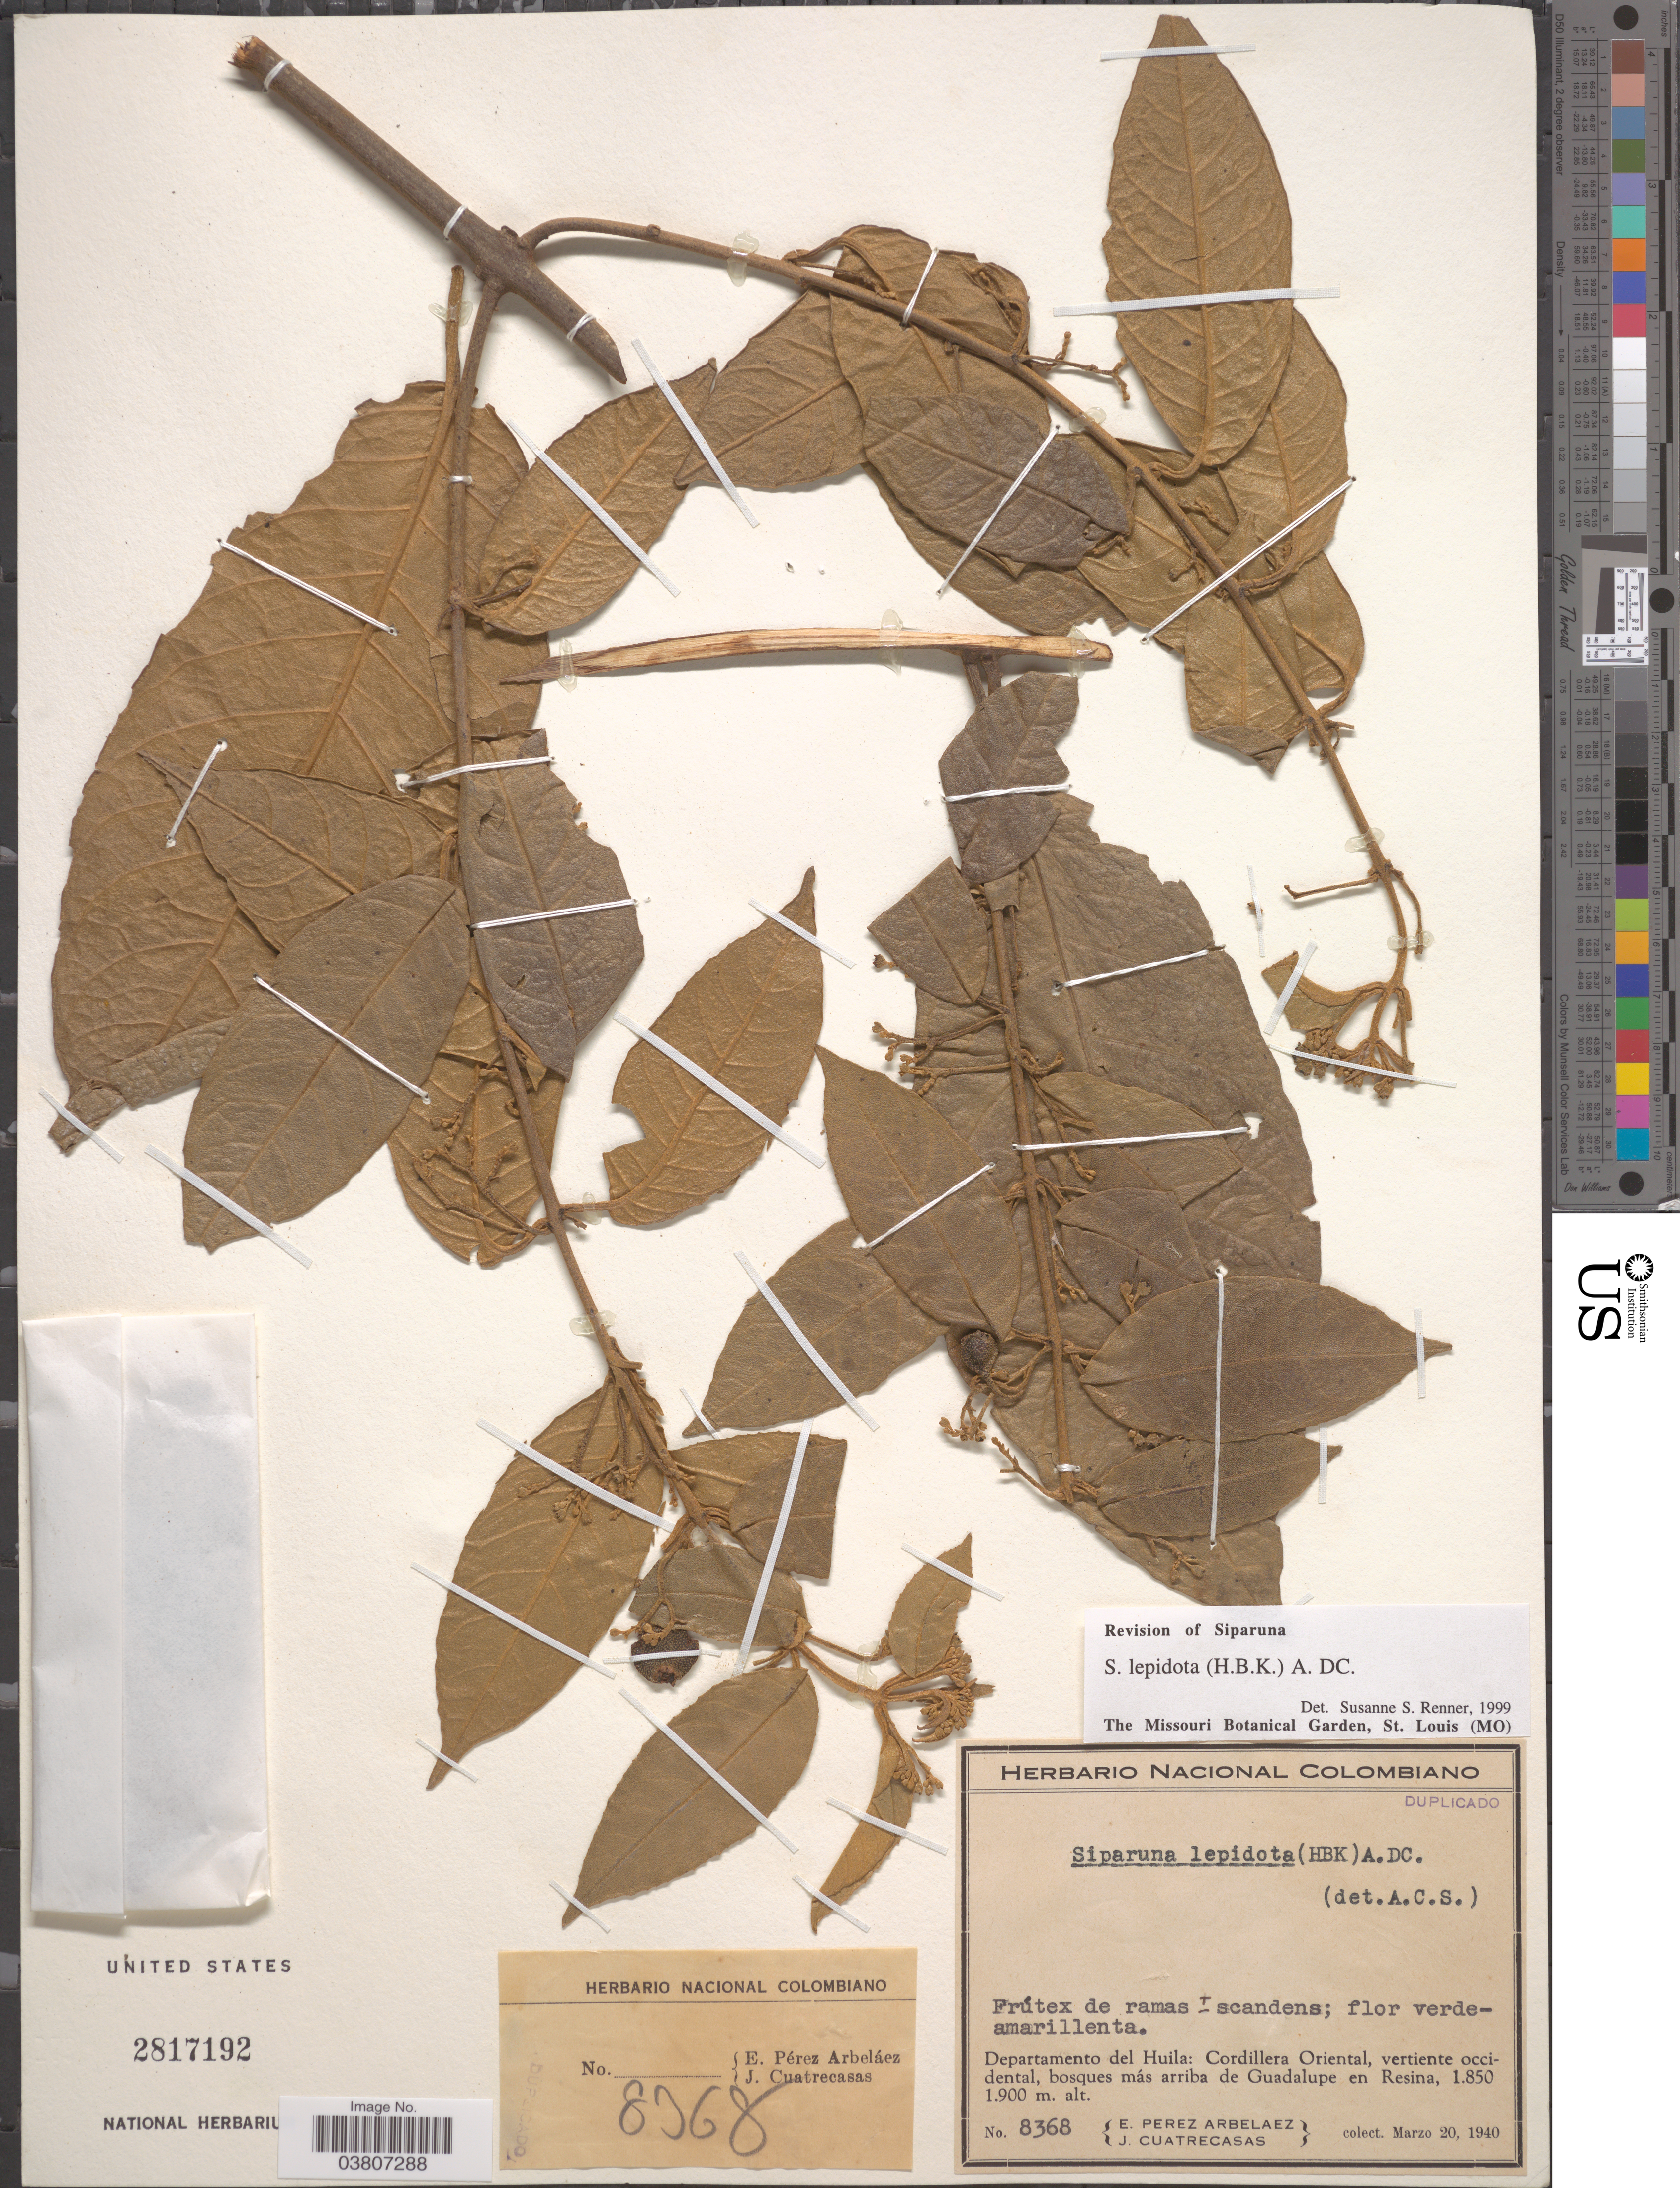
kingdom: Plantae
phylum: Tracheophyta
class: Magnoliopsida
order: Laurales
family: Siparunaceae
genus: Siparuna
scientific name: Siparuna lepidota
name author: (Kunth) A. DC.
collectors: E. Pérez Arbeláez & J. Cuatrecasas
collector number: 8368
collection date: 1940-03-20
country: Colombia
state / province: Huila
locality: Departamento del Huila: Cordillera Oriental, vertiente occidental, bosques más arriba de Guadalupe en Resina.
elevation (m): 1850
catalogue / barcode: US 2817192